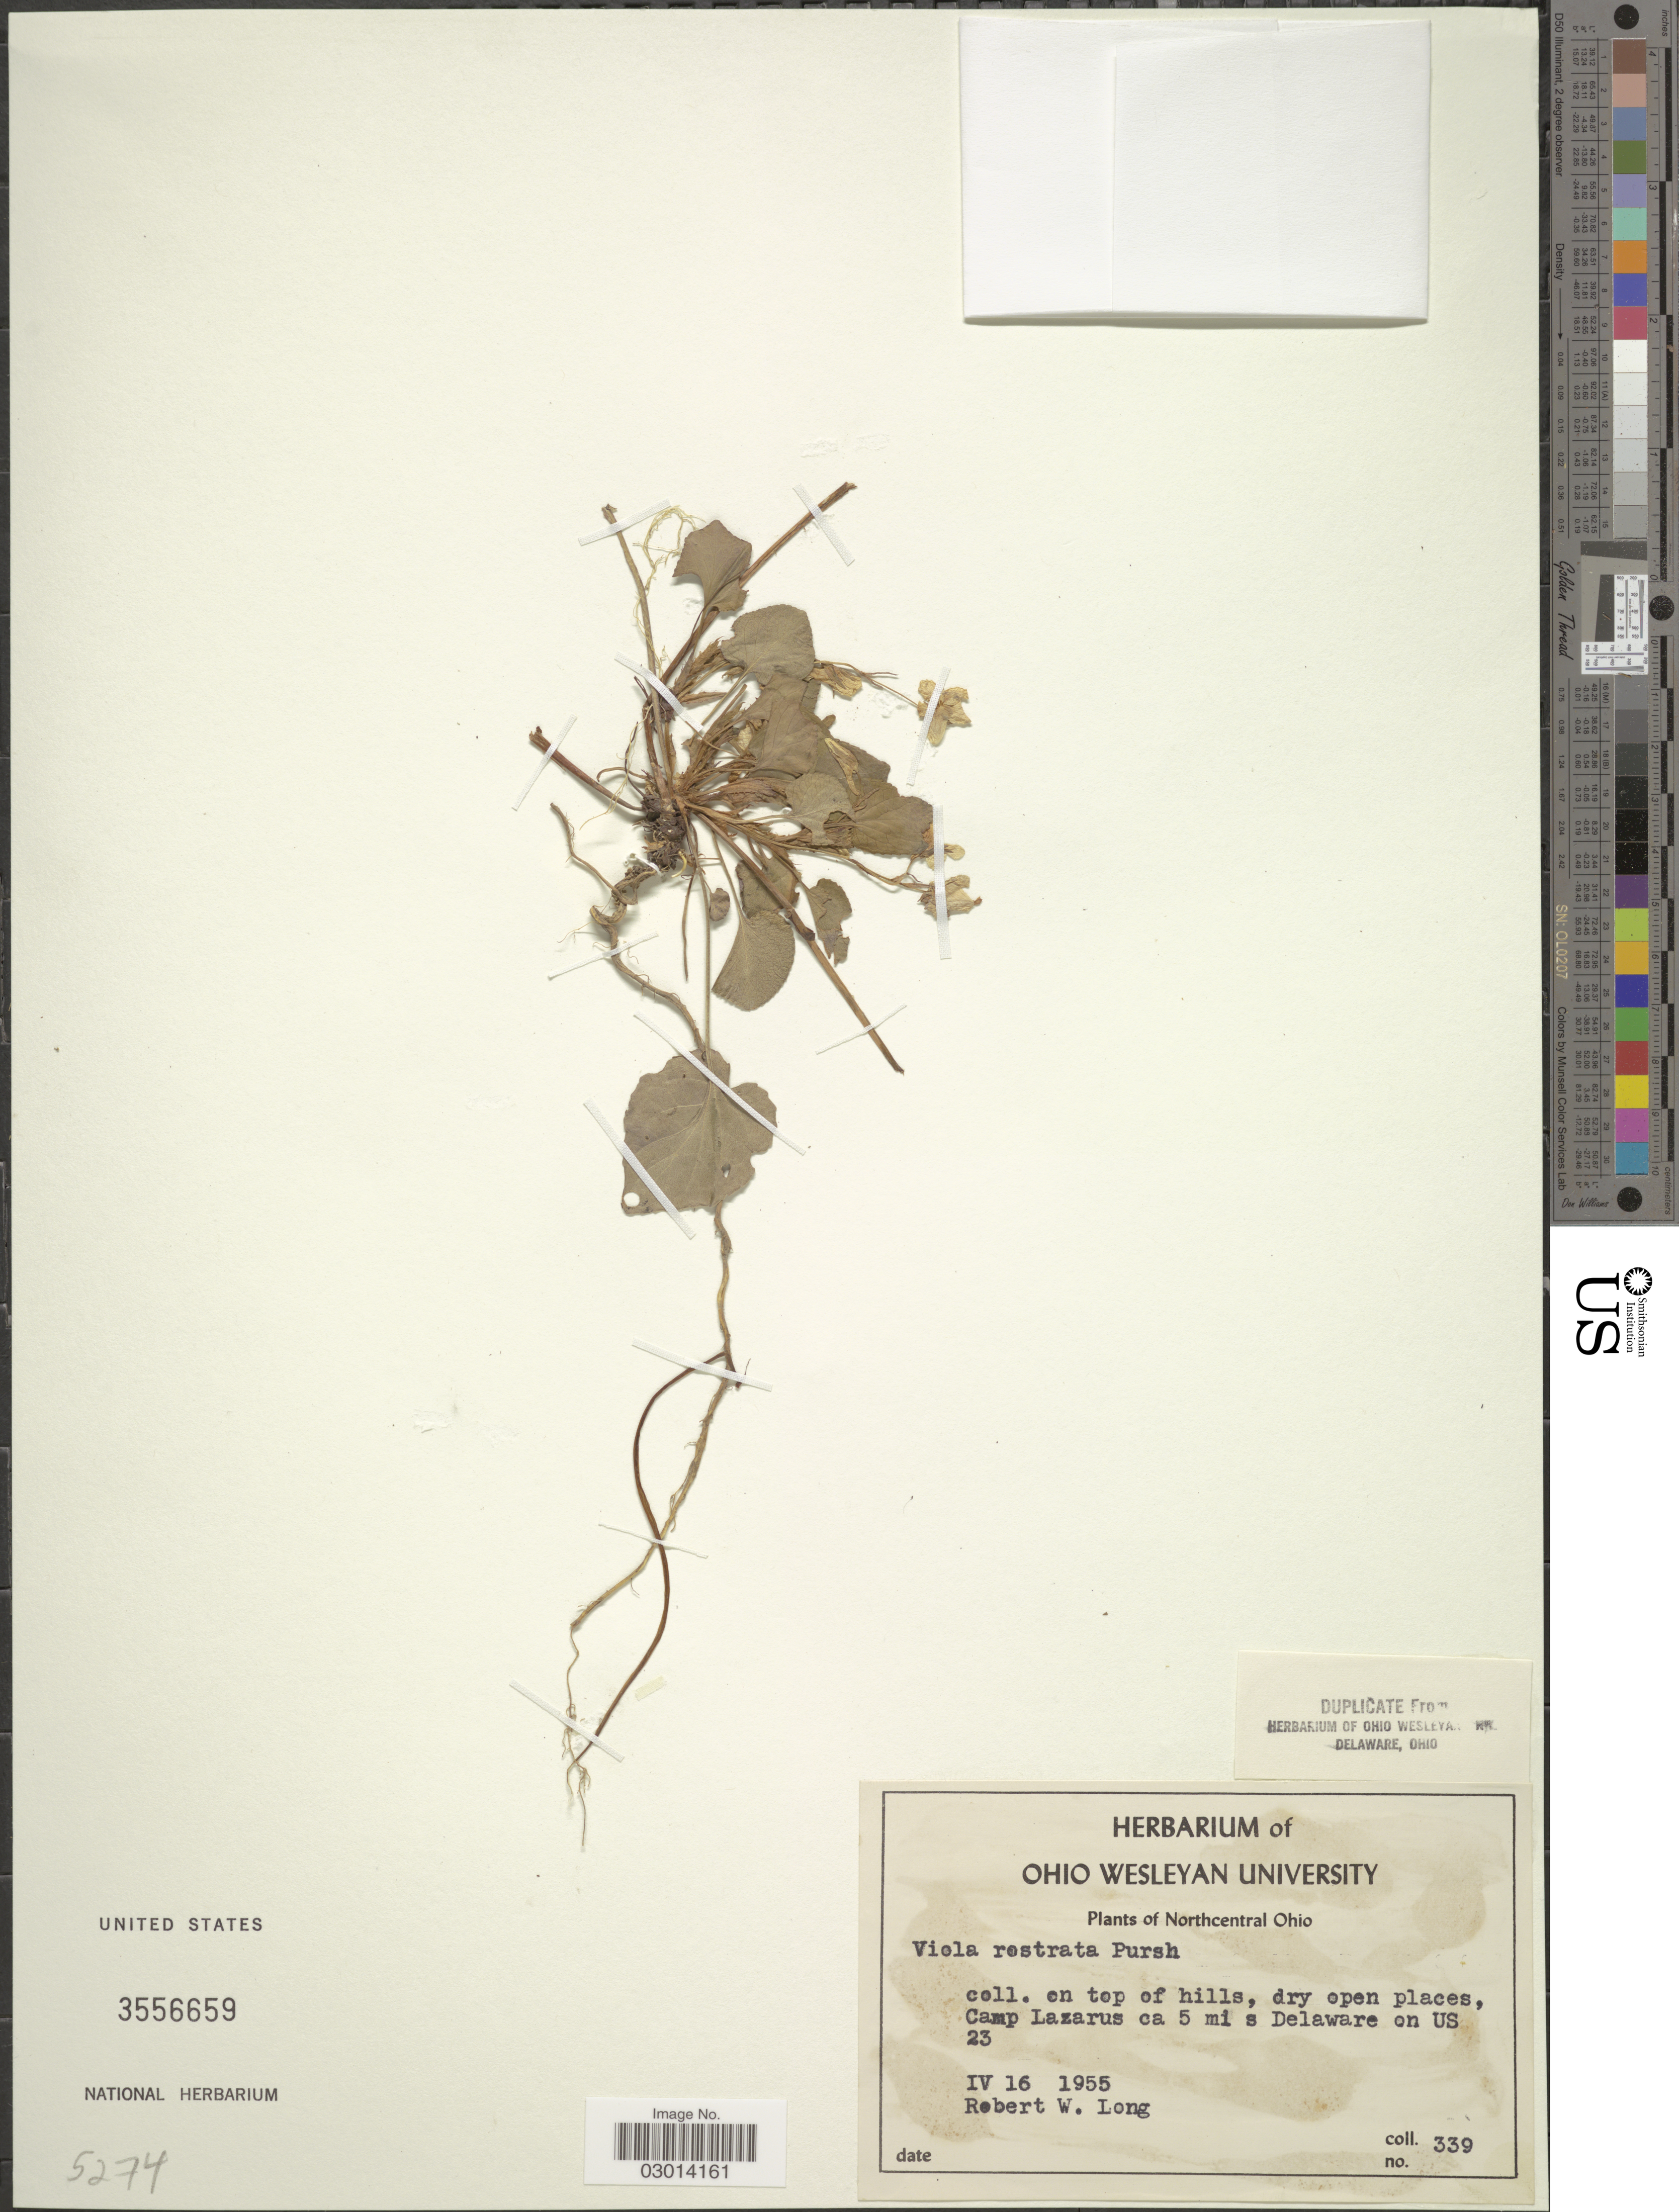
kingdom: Plantae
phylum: Tracheophyta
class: Magnoliopsida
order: Malpighiales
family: Violaceae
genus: Viola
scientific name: Viola rostrata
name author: Pursh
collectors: R. W. Long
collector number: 339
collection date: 1955-04-16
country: United States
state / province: Ohio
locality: Northcentral Ohio. Camp Lazarus ca 5 mi s Delaware on US 23.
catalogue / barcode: US 3556659